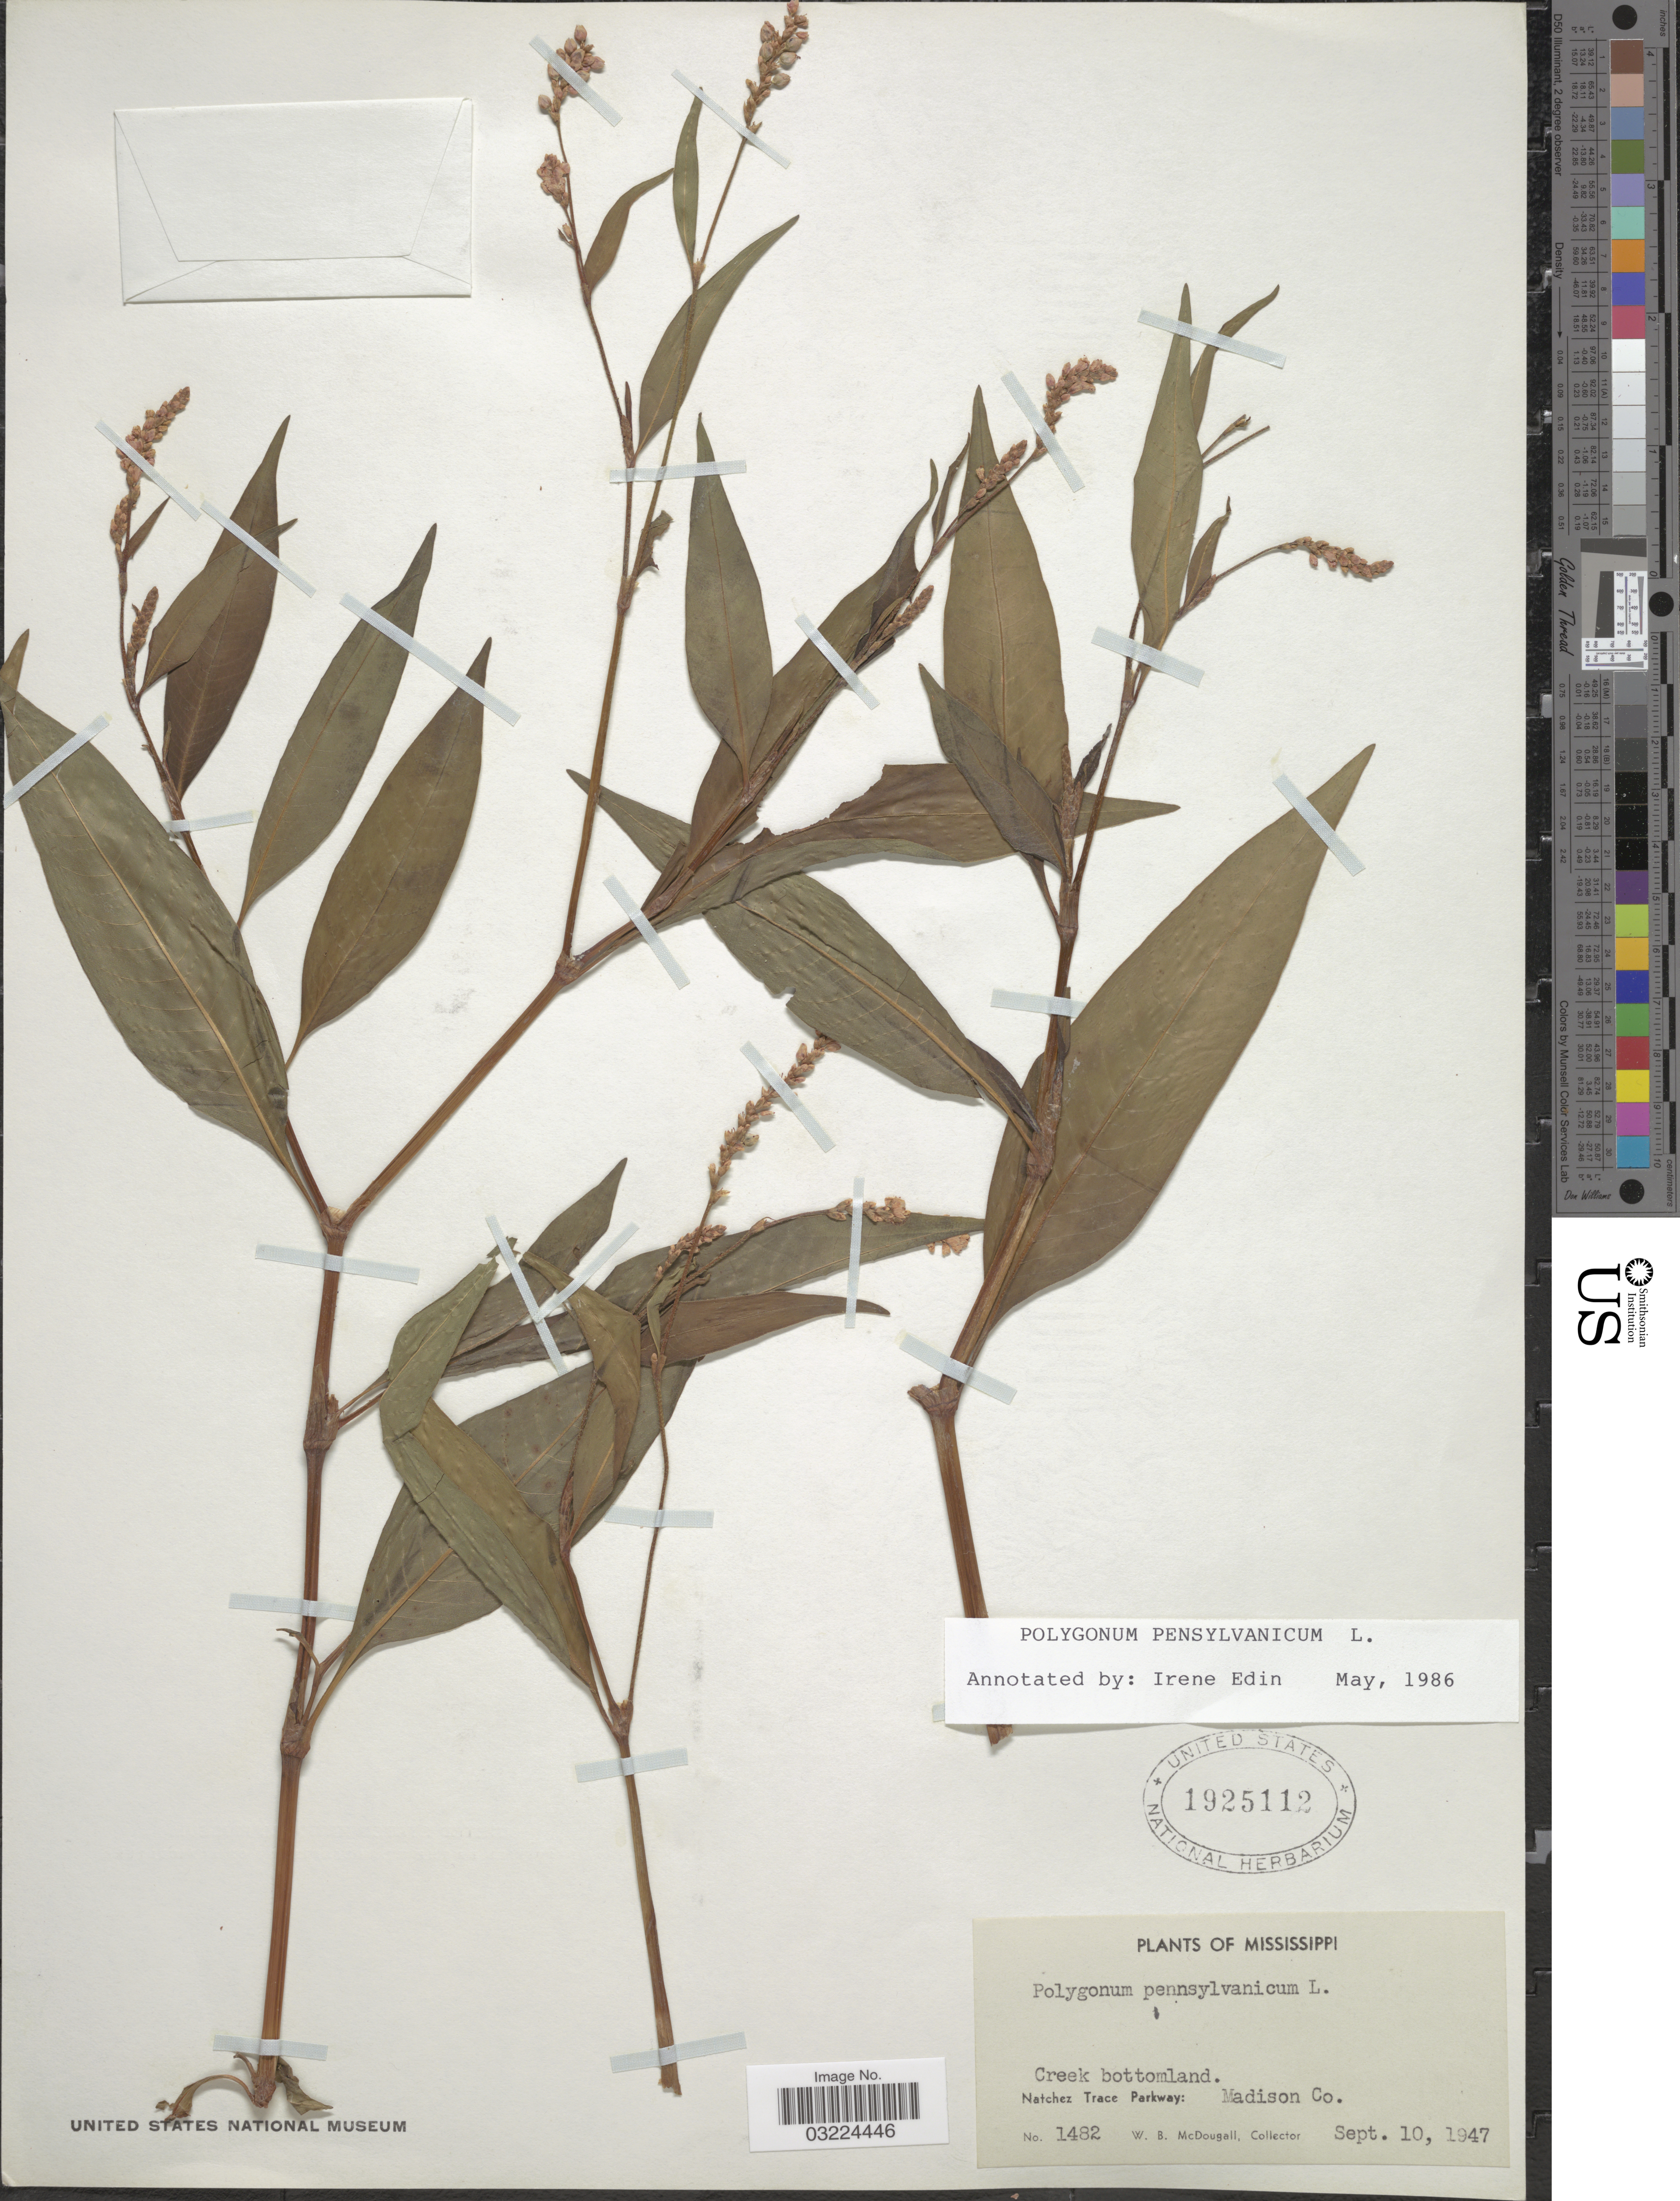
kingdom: Plantae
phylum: Tracheophyta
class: Magnoliopsida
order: Caryophyllales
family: Polygonaceae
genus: Persicaria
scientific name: Persicaria pensylvanica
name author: (L.) M. Gómez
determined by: Atha, D. E.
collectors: W. B. McDougall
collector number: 1482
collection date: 1947-09-10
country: United States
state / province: Mississippi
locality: Creek bottomland. Natchez Trace Parkway: Madison Co.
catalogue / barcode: US 1925112